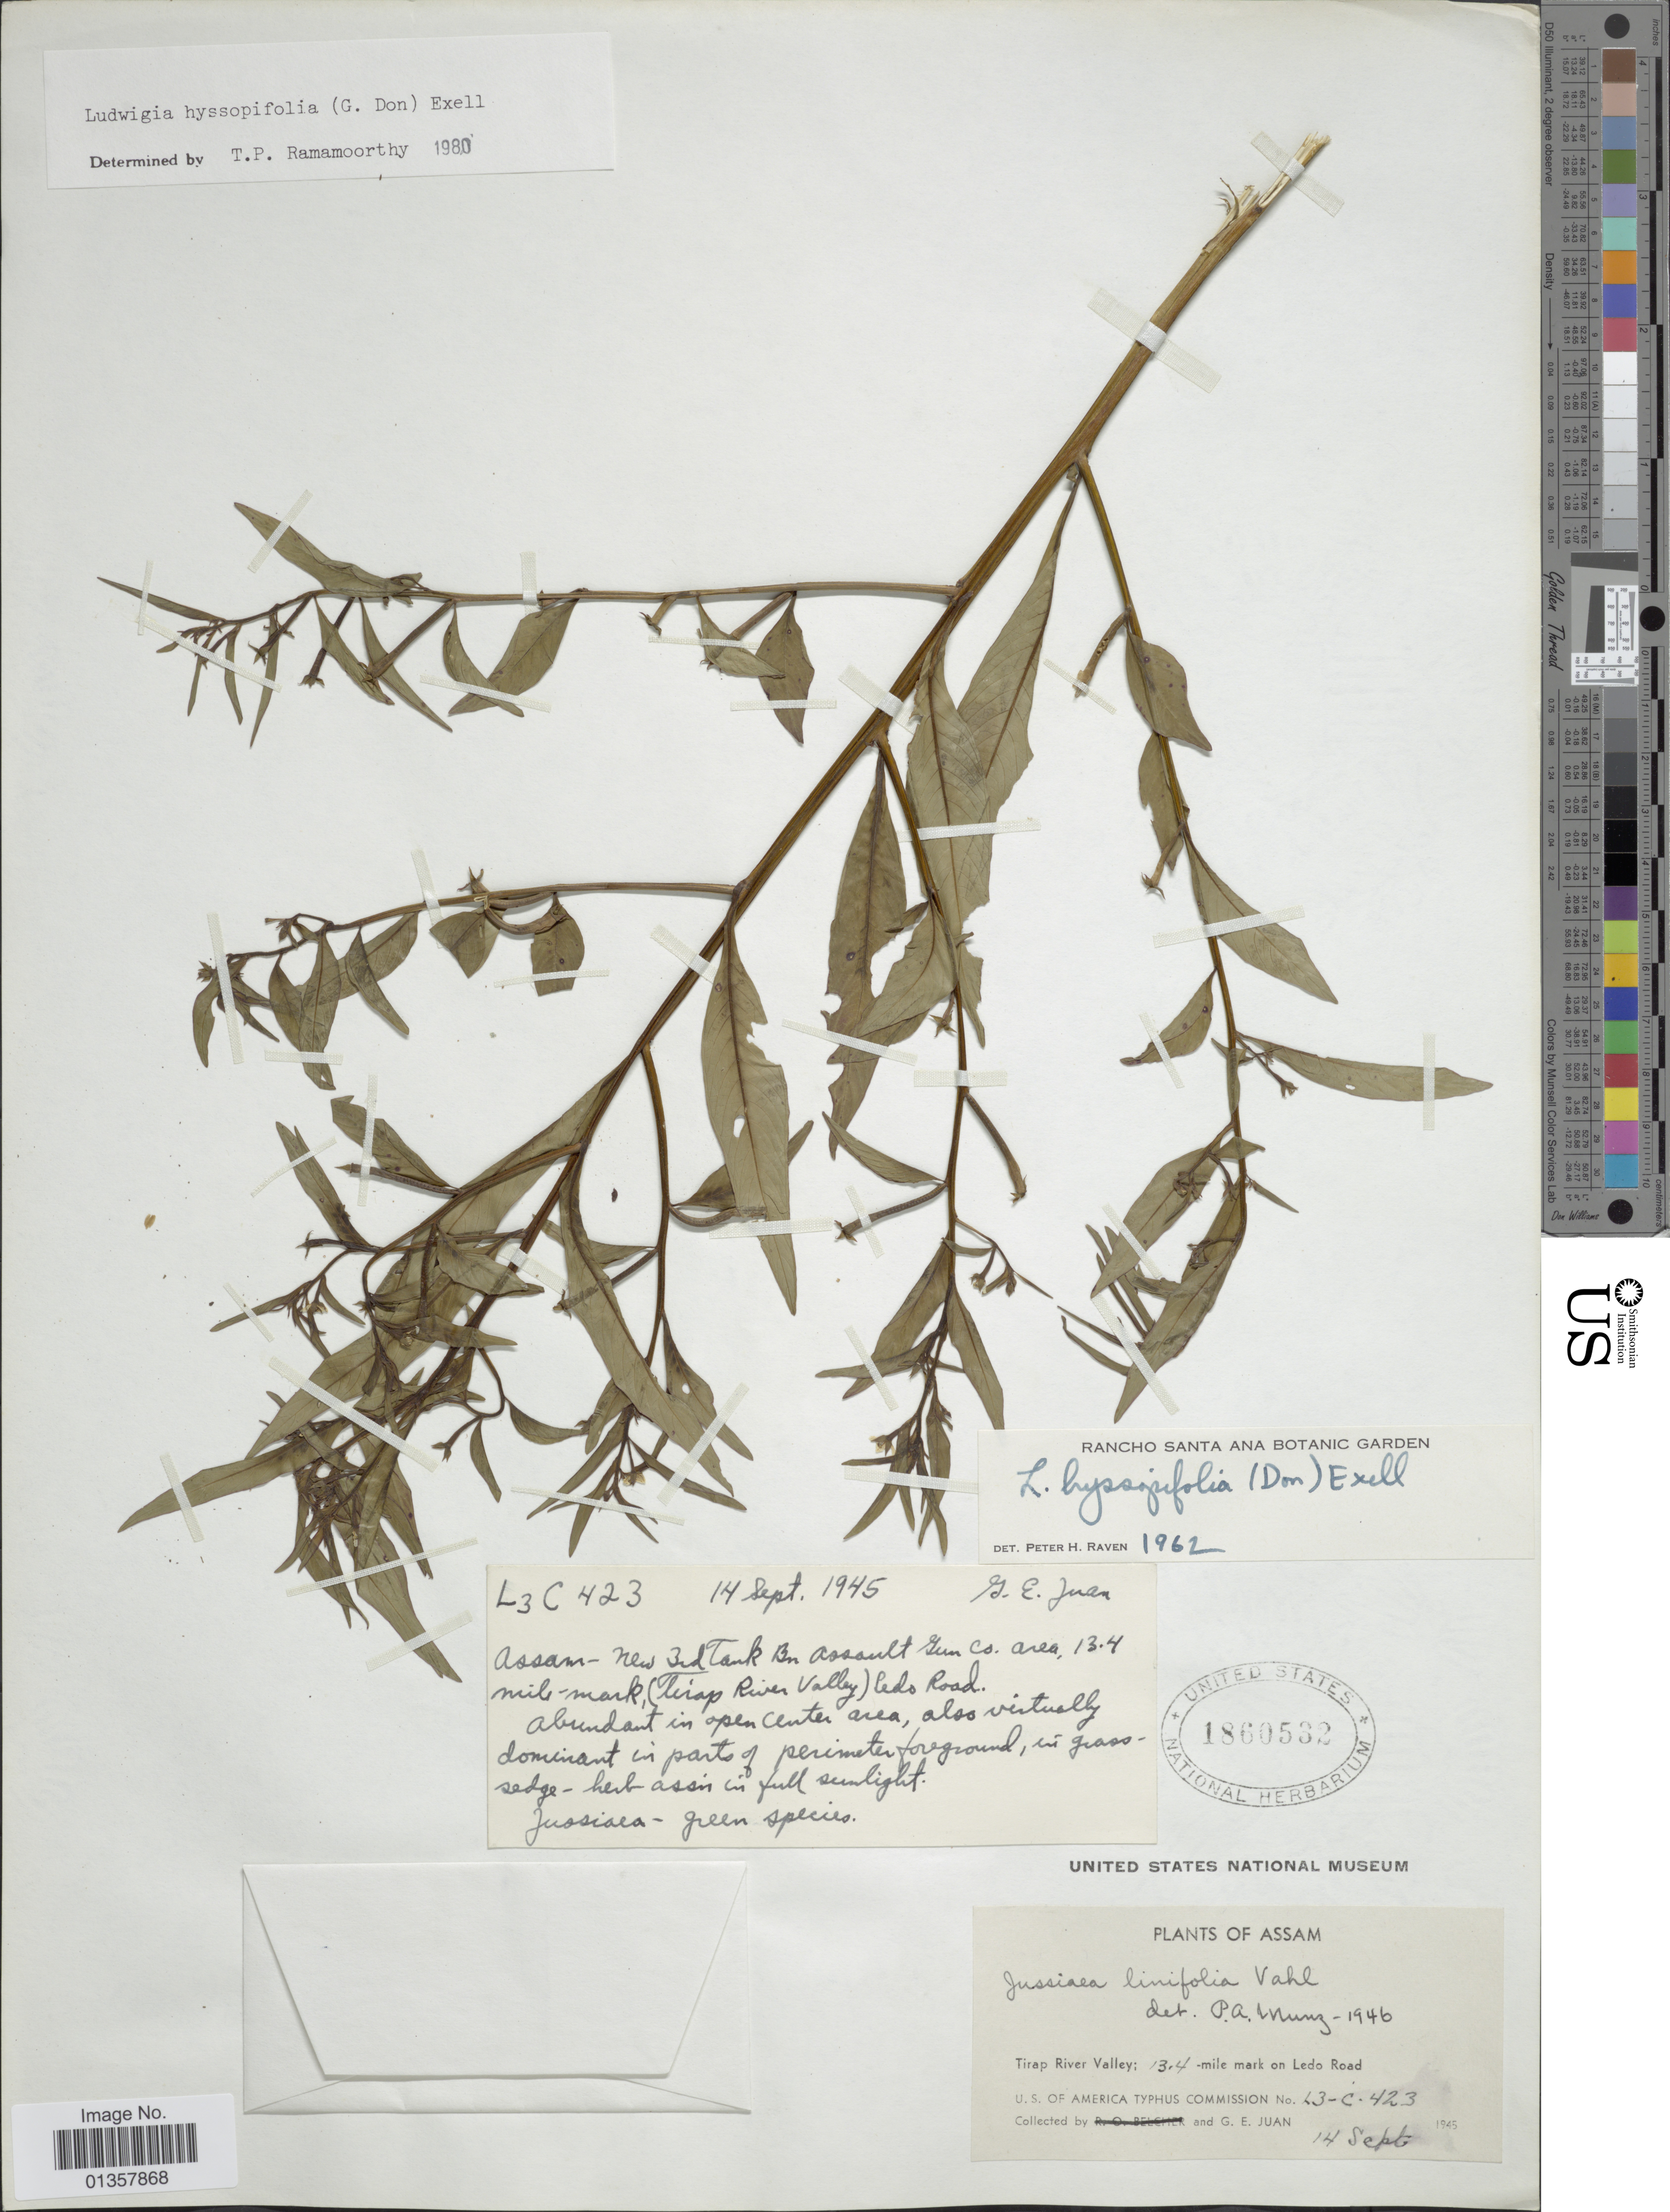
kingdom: Plantae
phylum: Tracheophyta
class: Magnoliopsida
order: Myrtales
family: Onagraceae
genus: Ludwigia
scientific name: Ludwigia hyssopifolia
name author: (G. Don) Exell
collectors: G. Juan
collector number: L3-C423?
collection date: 1945-09-14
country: India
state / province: Assam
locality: Tirap River Valley: 13.4 mile mark on Ledo Road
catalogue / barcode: US 1860532